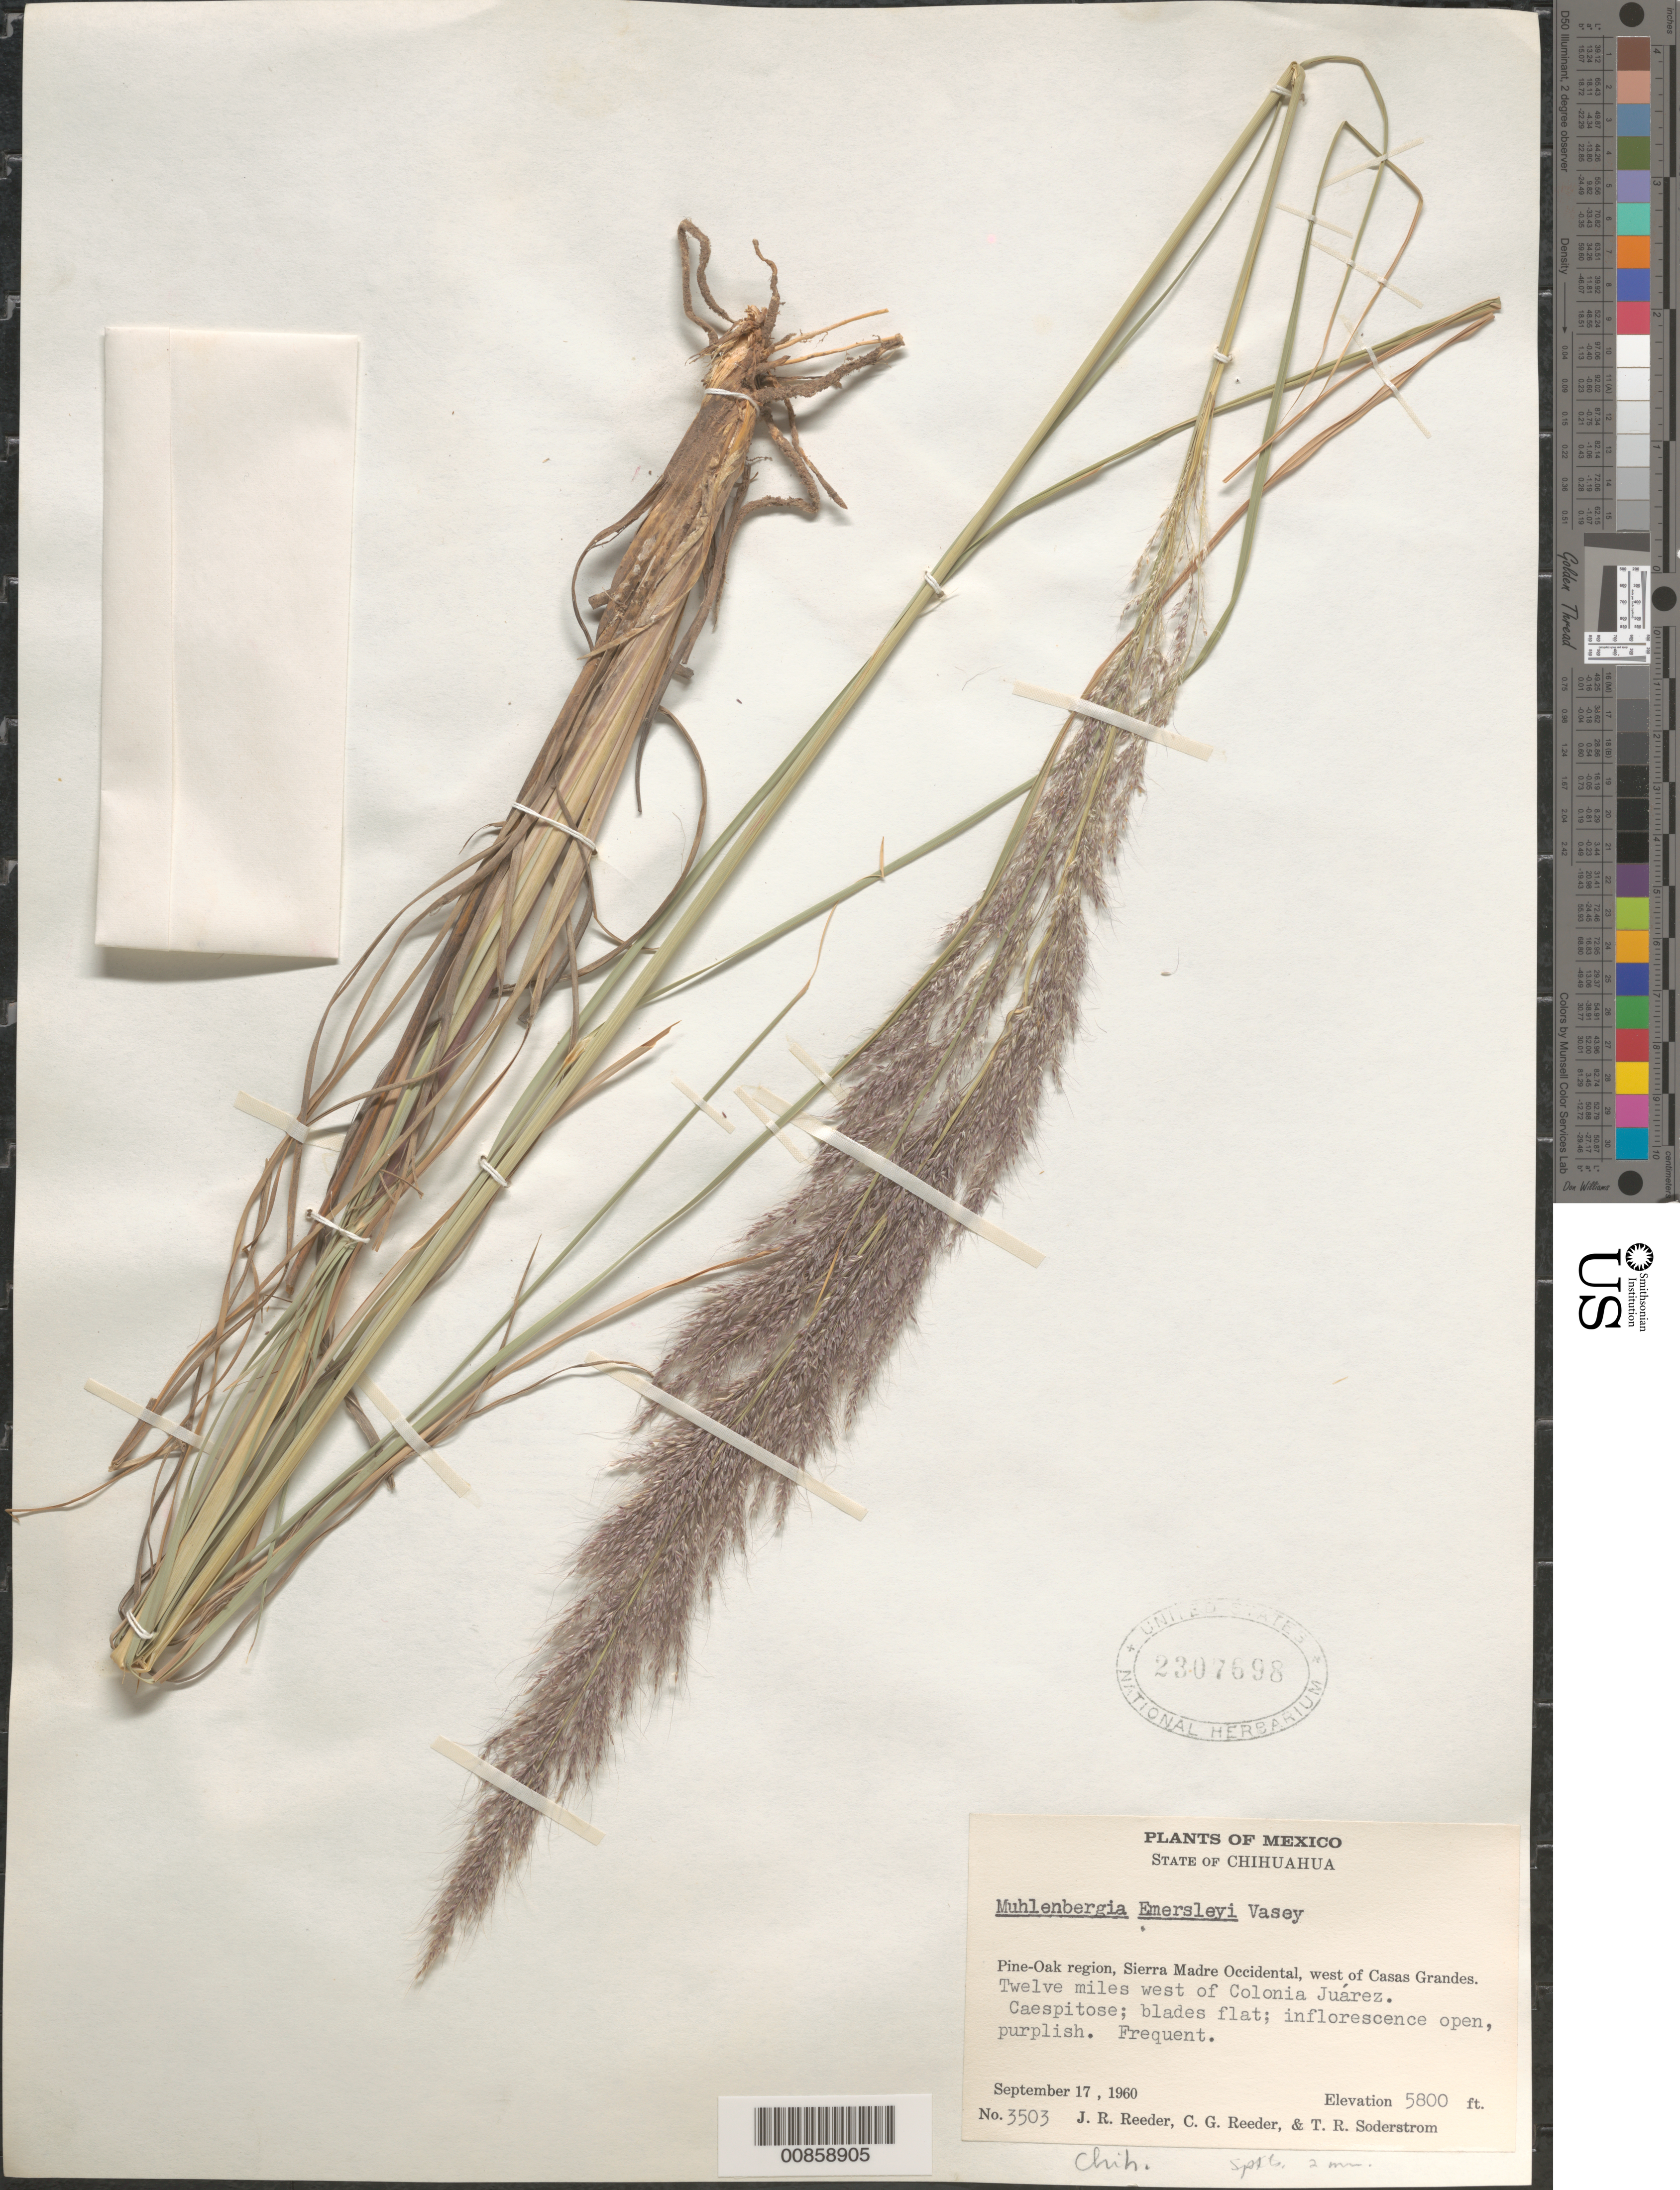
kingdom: Plantae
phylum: Tracheophyta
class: Liliopsida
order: Poales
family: Poaceae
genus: Muhlenbergia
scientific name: Muhlenbergia emersleyi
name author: Vasey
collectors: J. R. Reeder, C. G. Reeder & T. R. Soderstrom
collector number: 3503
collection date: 1960-09-17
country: Mexico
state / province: Chihuahua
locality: Pine-Oak region, Sierra Madre Occidental, west of Casas Grandes. Twelve miles west of Colonia Juárez.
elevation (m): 1768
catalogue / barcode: US 2307698